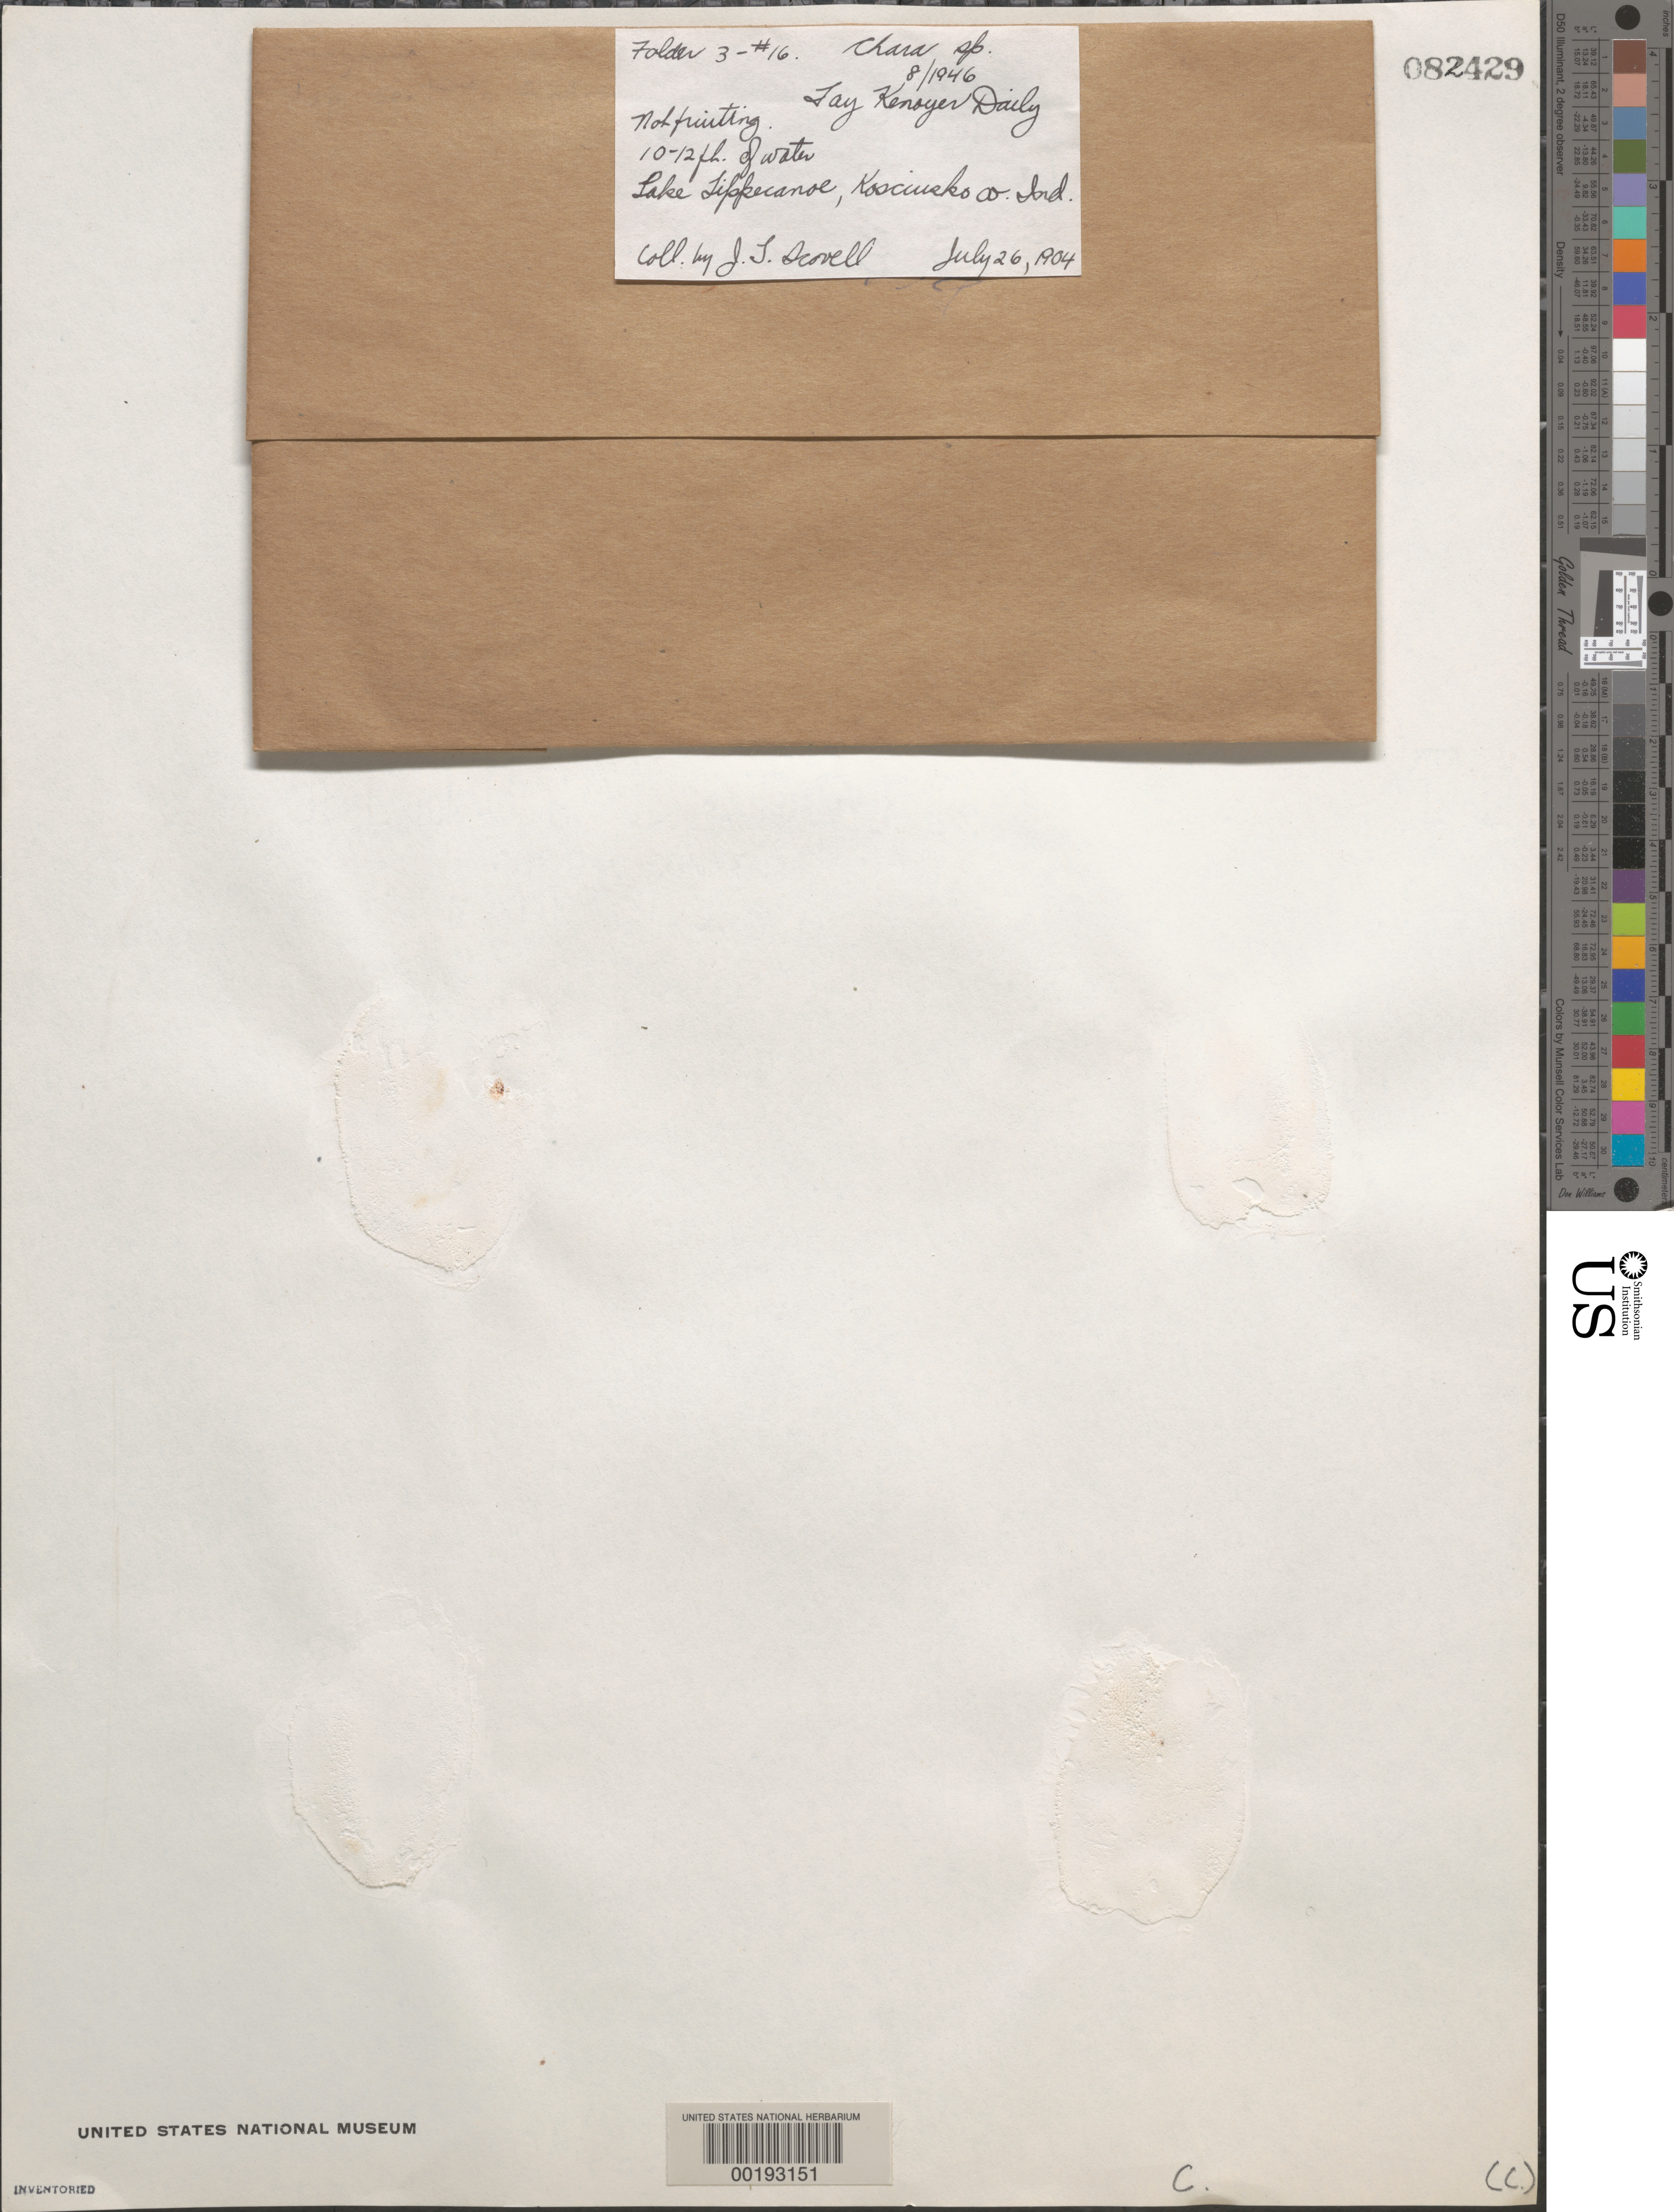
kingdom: Plantae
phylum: Charophyta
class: Charophyceae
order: Charales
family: Characeae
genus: Chara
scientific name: Chara sp.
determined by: Daily, F. K.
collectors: J. T. Scovell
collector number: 3-16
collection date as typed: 26 Jul 1904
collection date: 1904-07-26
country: United States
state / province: Indiana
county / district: Kosciusko County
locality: Lake Tippecanoe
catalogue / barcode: US 82429